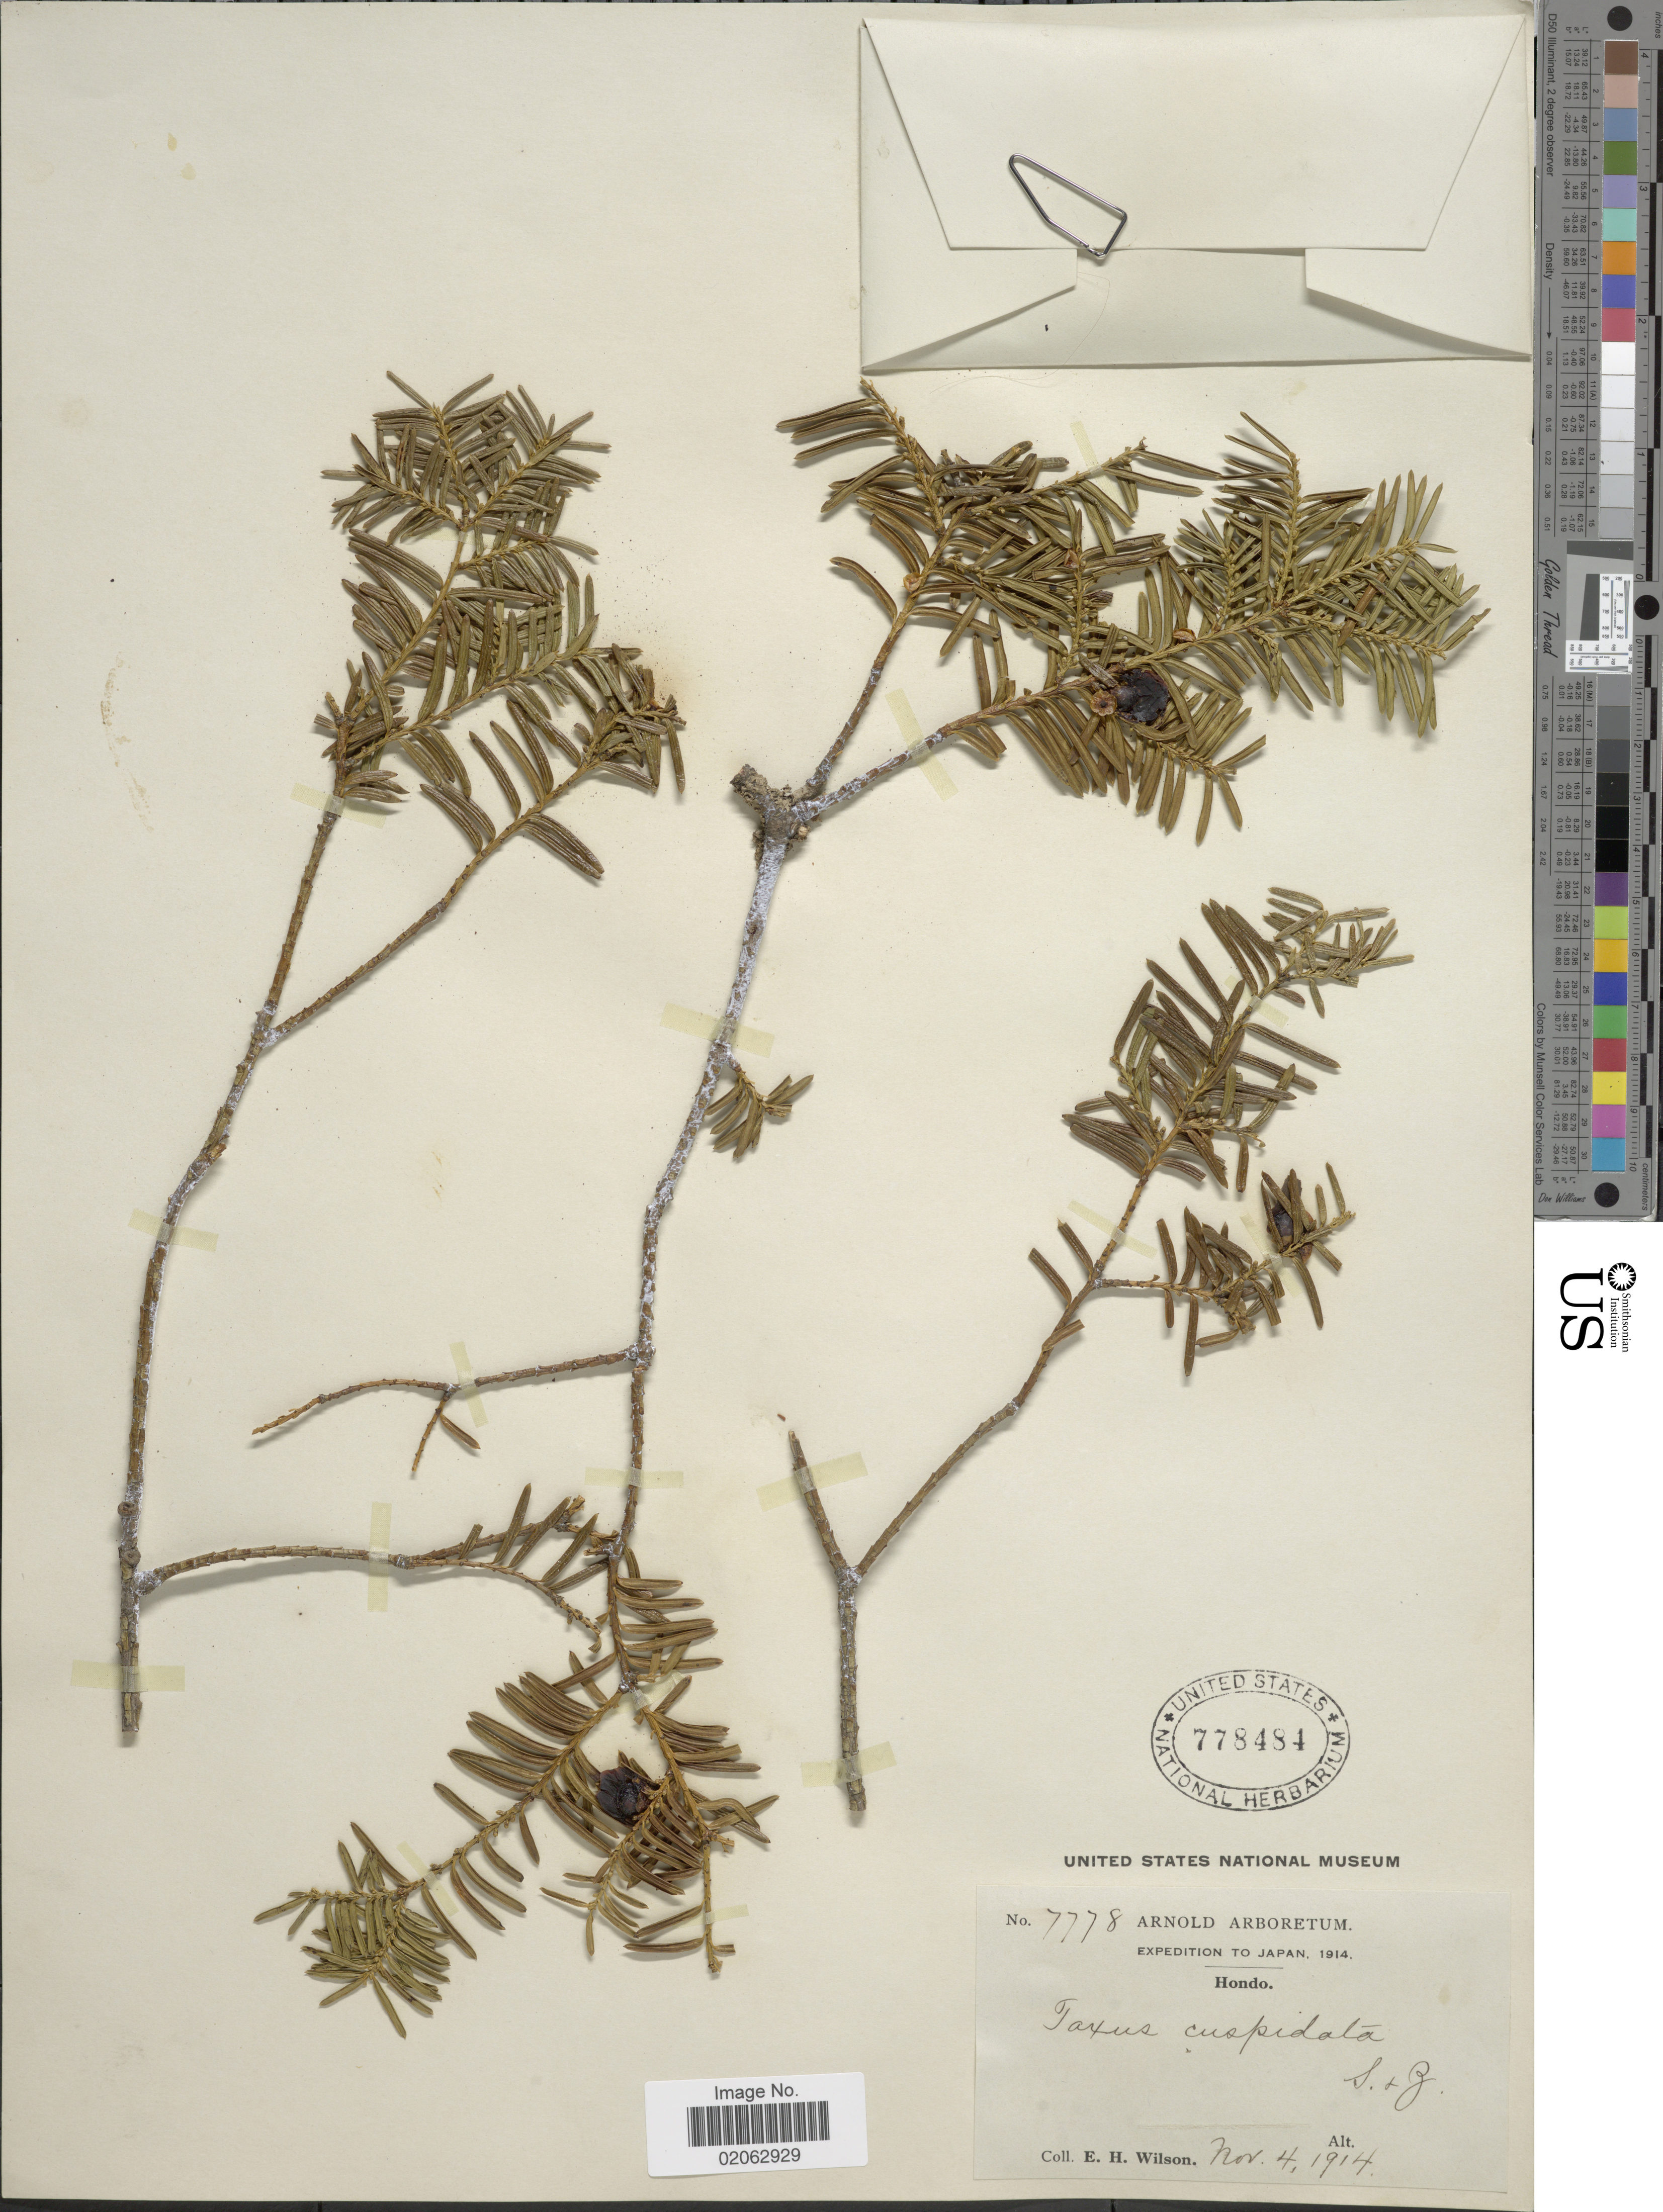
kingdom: Plantae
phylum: Tracheophyta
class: Pinopsida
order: Pinales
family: Taxaceae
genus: Taxus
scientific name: Taxus cuspidata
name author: Siebert & Zucc.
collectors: E. Wilson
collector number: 7778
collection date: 1914-11-04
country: Japan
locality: Hondo.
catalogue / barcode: US 778484